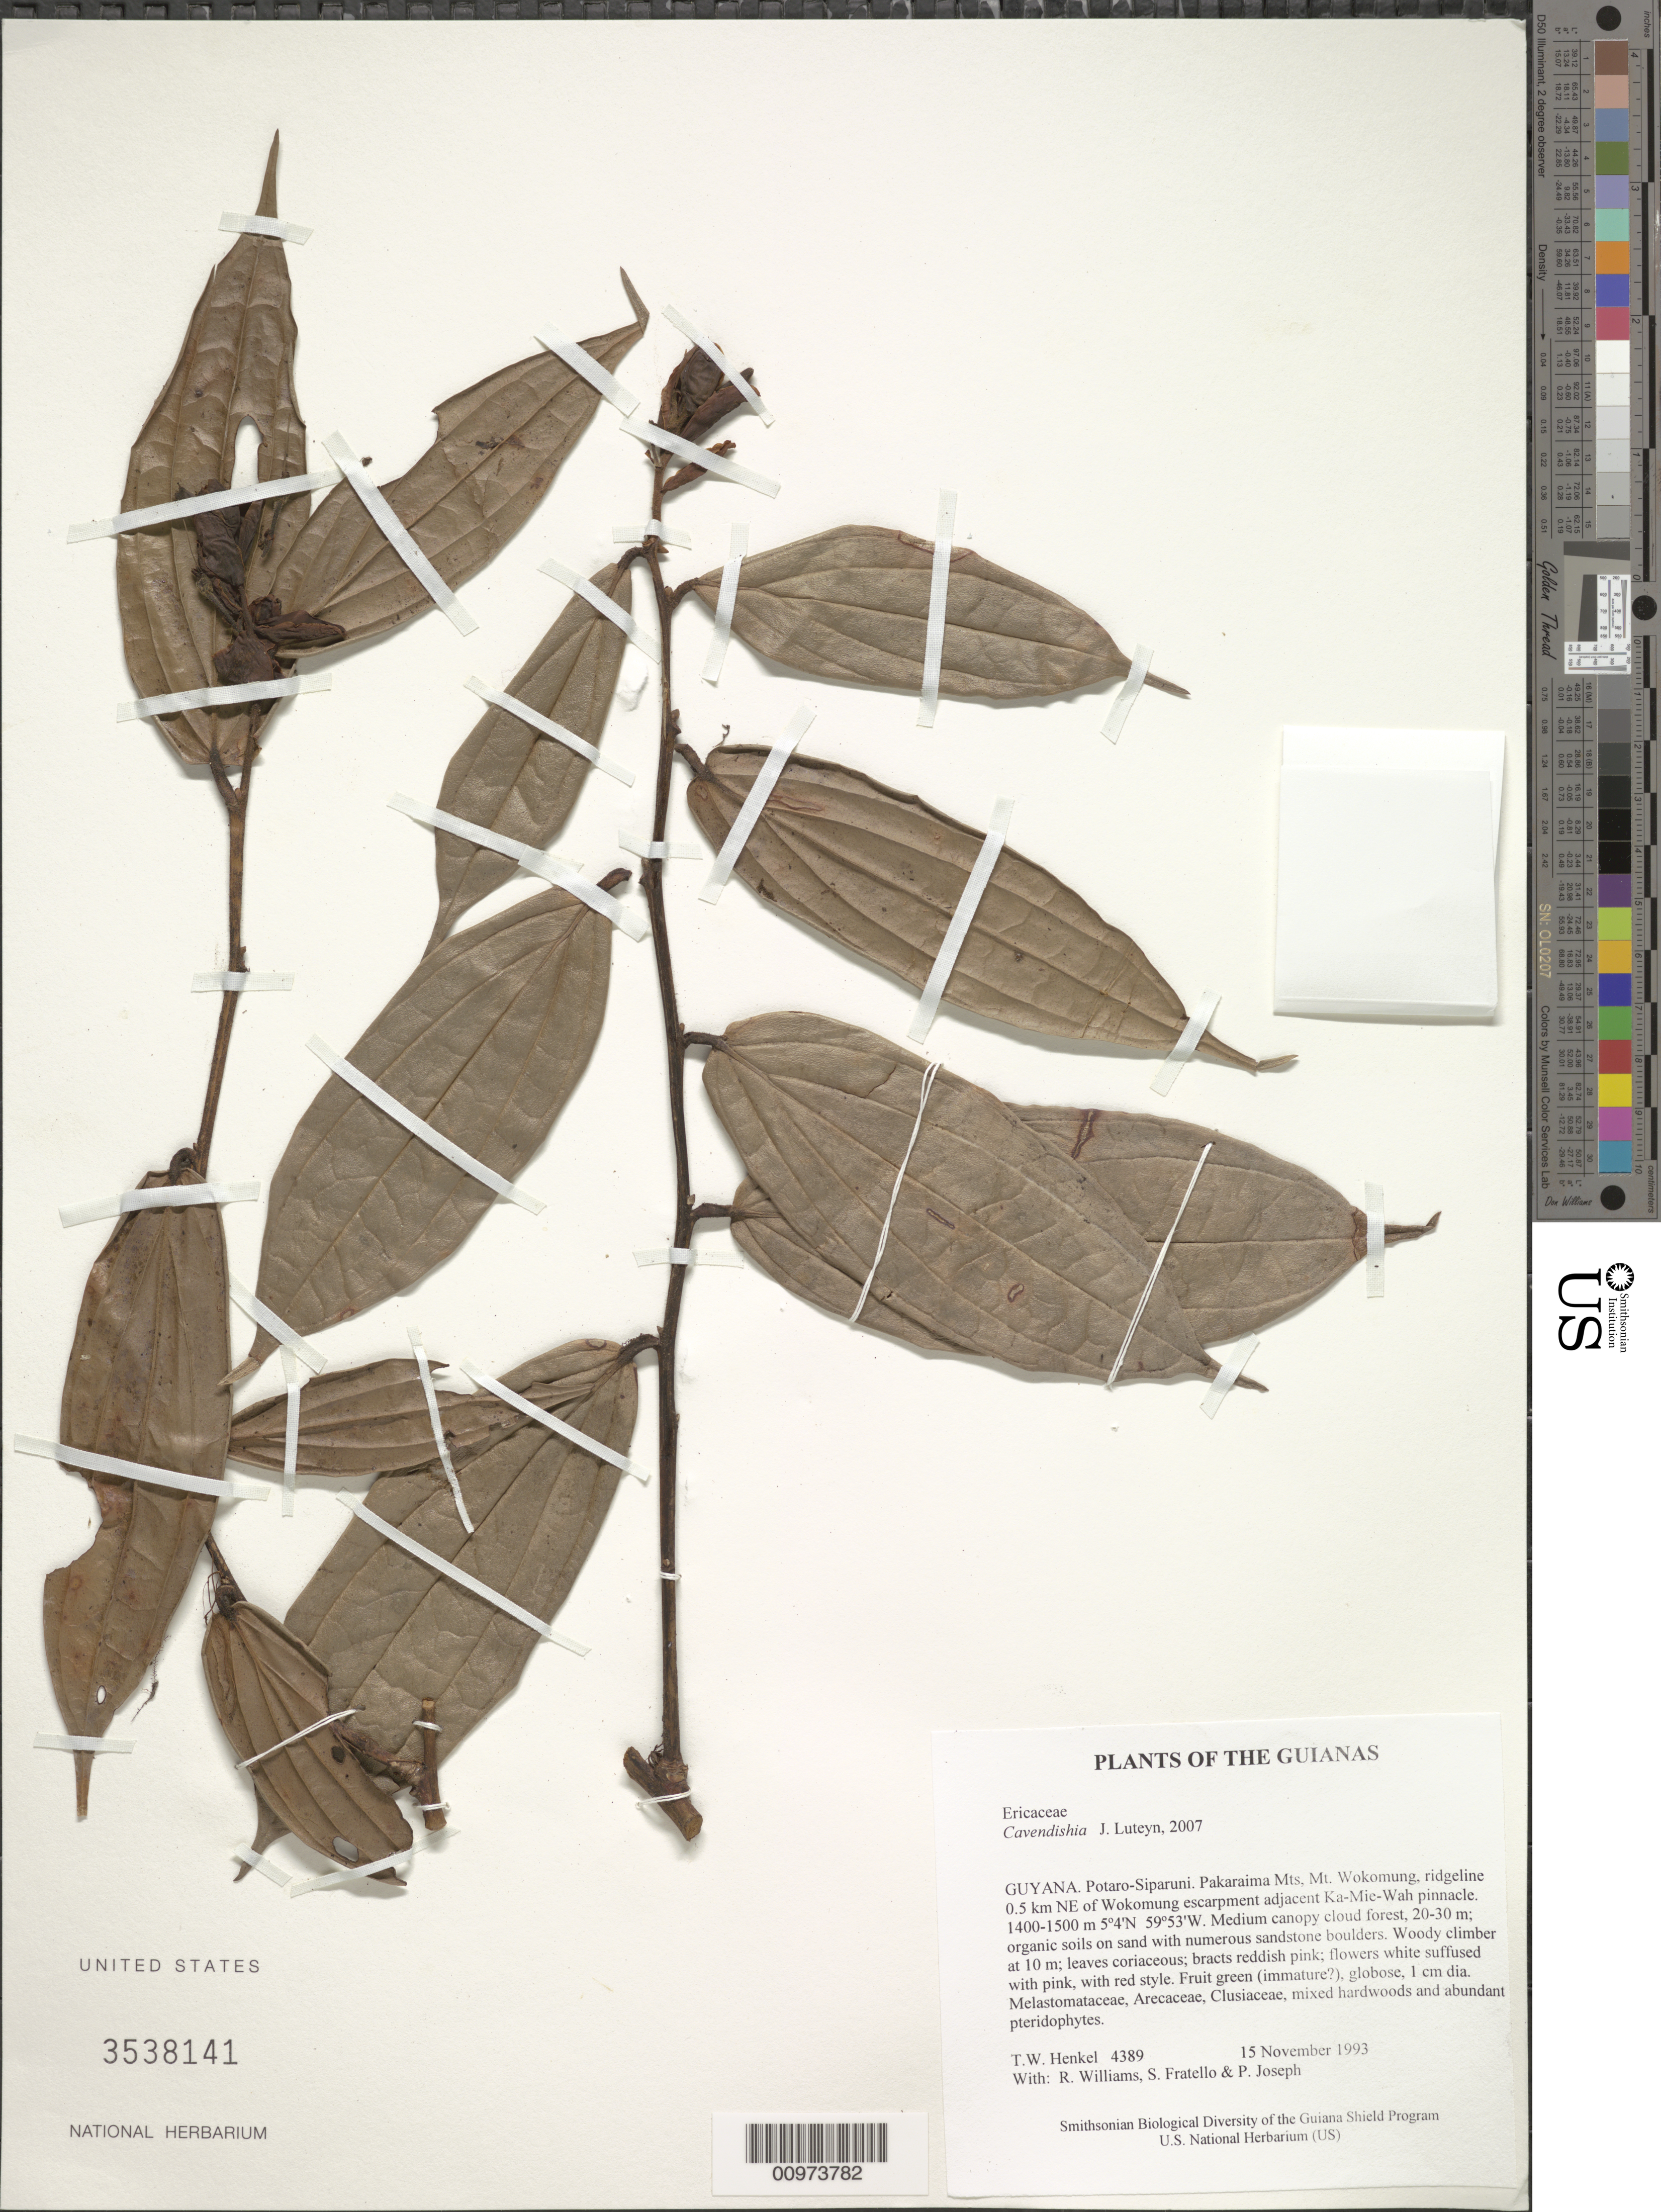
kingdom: Plantae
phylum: Tracheophyta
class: Magnoliopsida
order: Ericales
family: Ericaceae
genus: Cavendishia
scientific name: Cavendishia sp.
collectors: T. Henkel, R. Williams, S. Fratello & P. Joseph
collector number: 4389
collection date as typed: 15 November 1993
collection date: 1993-11-15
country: Guyana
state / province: Potaro-Siparuni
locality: Pakaraima Mts, Mt. Wokomung, ridgeline 0.5 km NE of Wokomung escarpment adjacent Ka-Mie-Wah pinnacle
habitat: Medium canopy cloud forest, 20-30 m; organic soils on sand with numerous sandstone boulders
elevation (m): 1400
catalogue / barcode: US 3538141